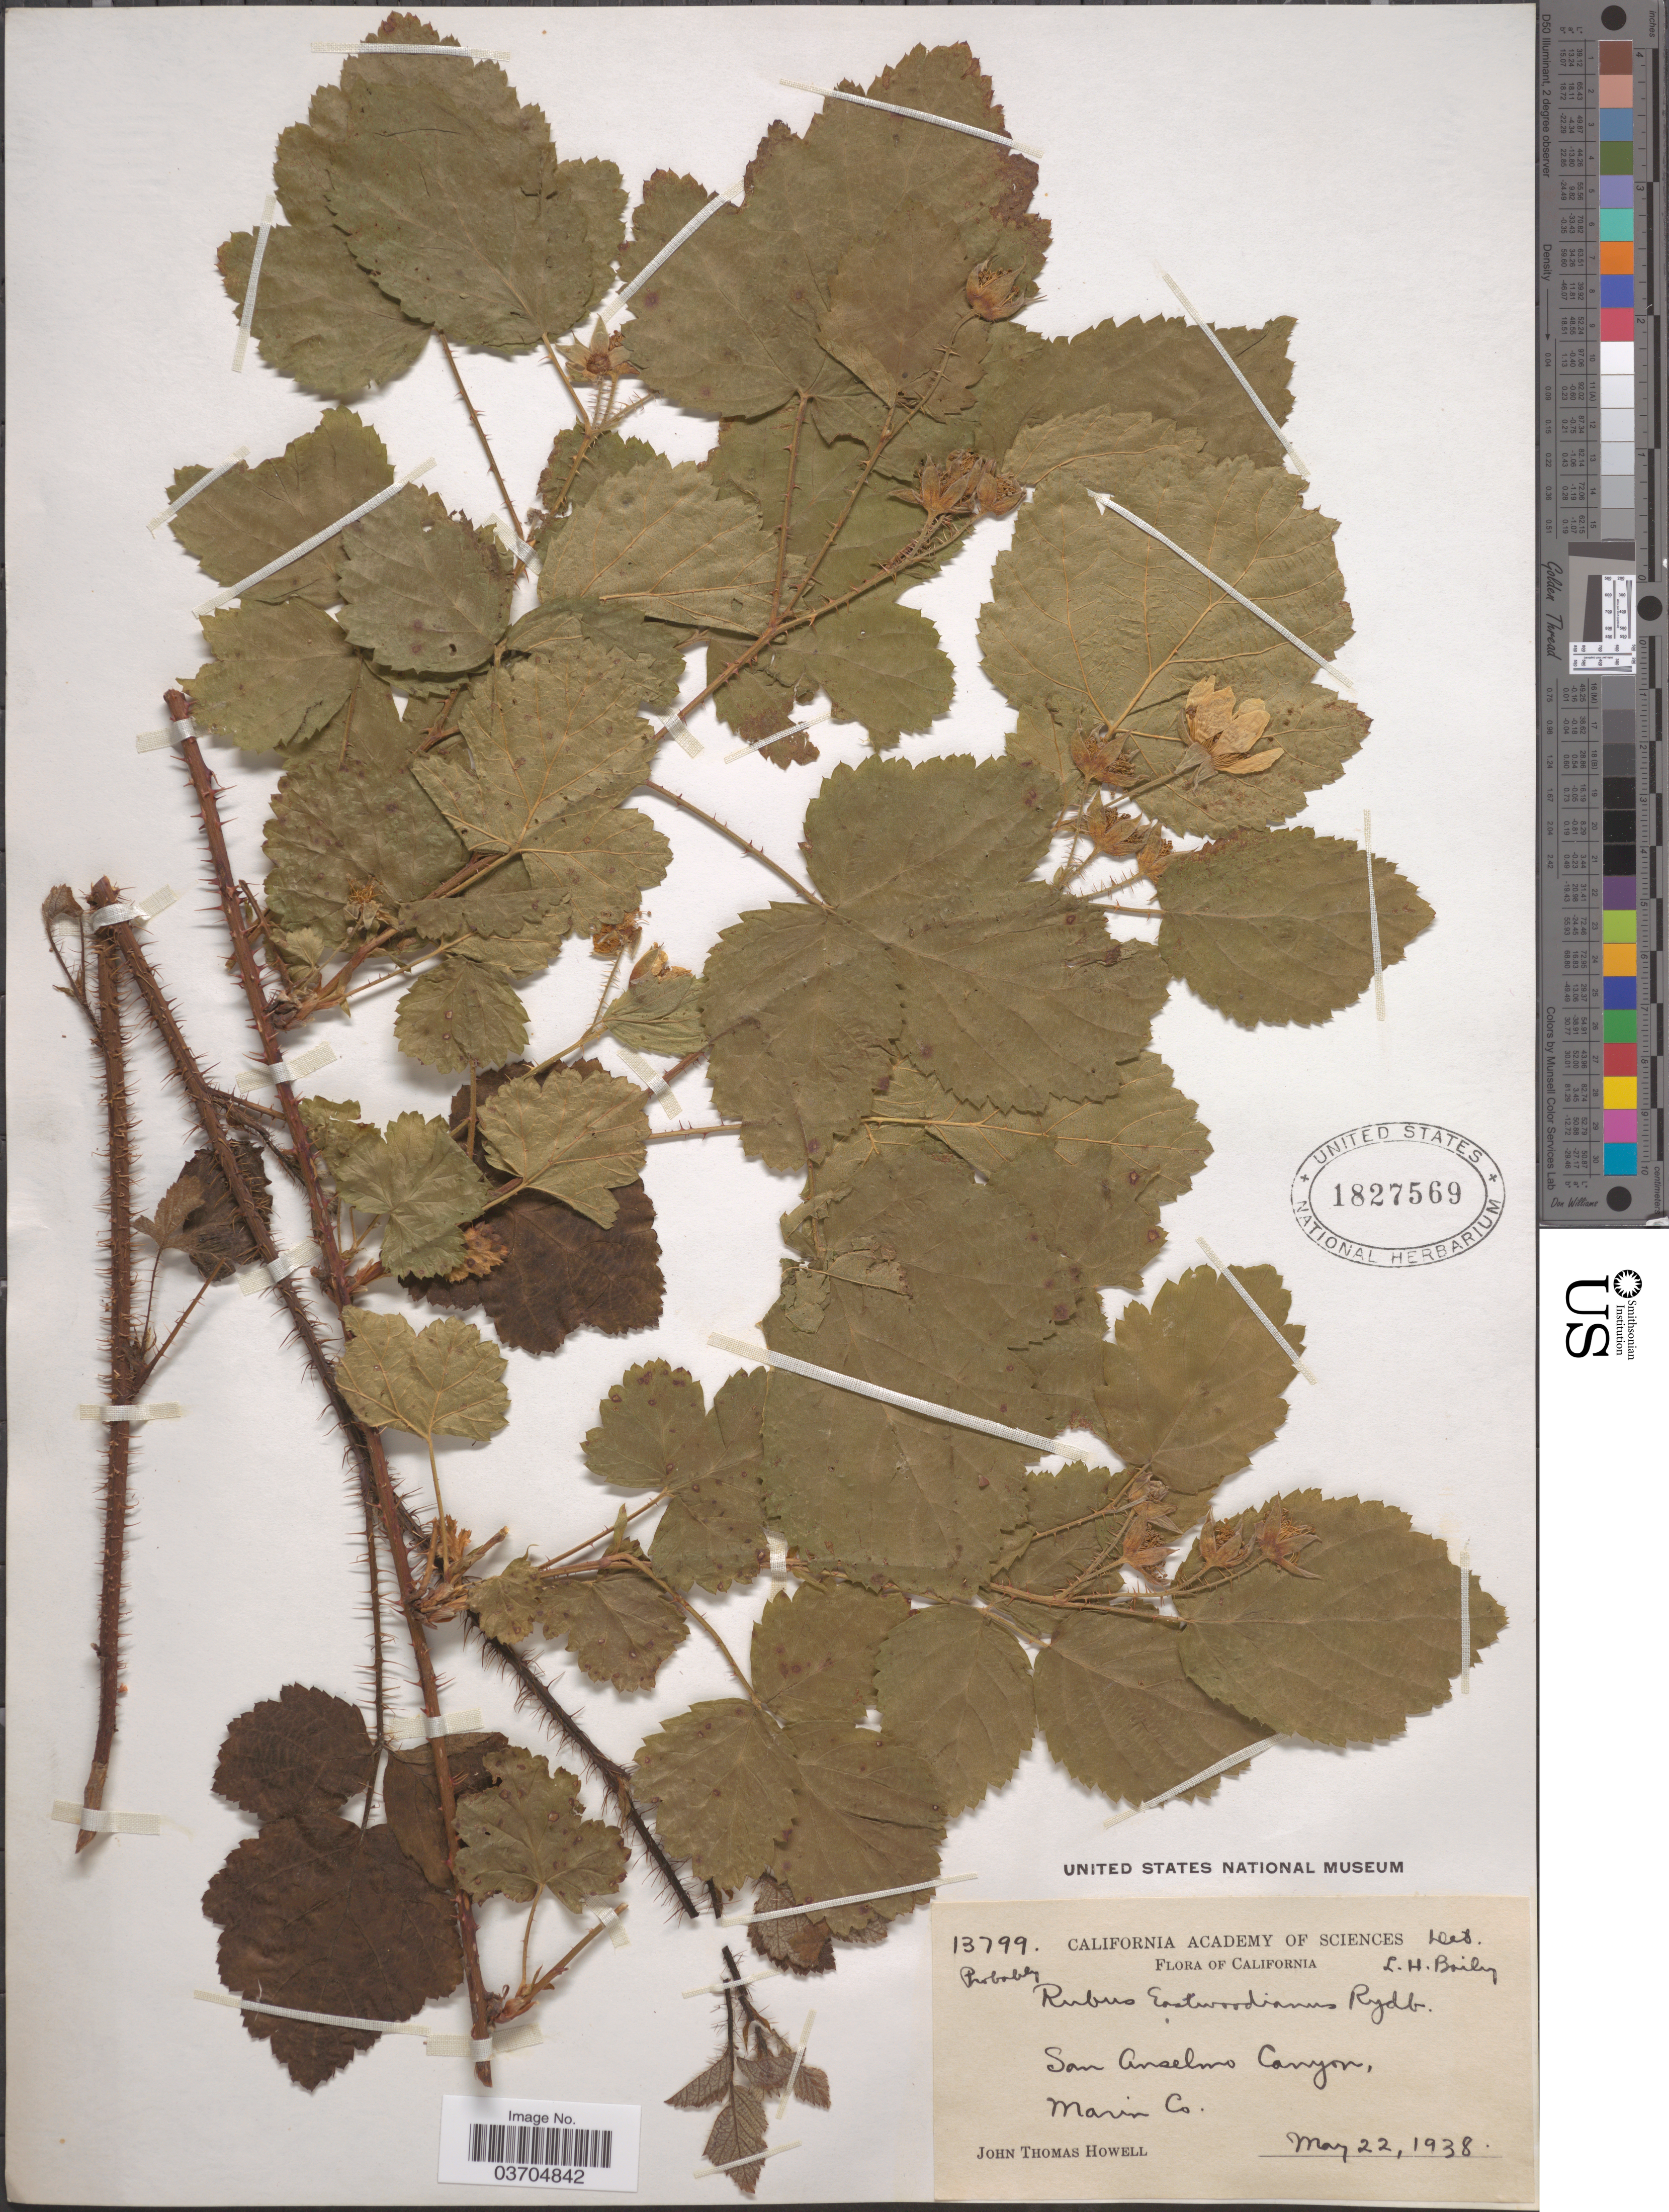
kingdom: Plantae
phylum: Tracheophyta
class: Magnoliopsida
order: Rosales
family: Rosaceae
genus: Rubus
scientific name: Rubus eastwoodianus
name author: Rydb.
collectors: J. T. Howell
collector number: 13799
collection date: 1938-05-22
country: United States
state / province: California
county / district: Marin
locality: San Anselmo Canyon, Marin Co.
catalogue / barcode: US 1827569